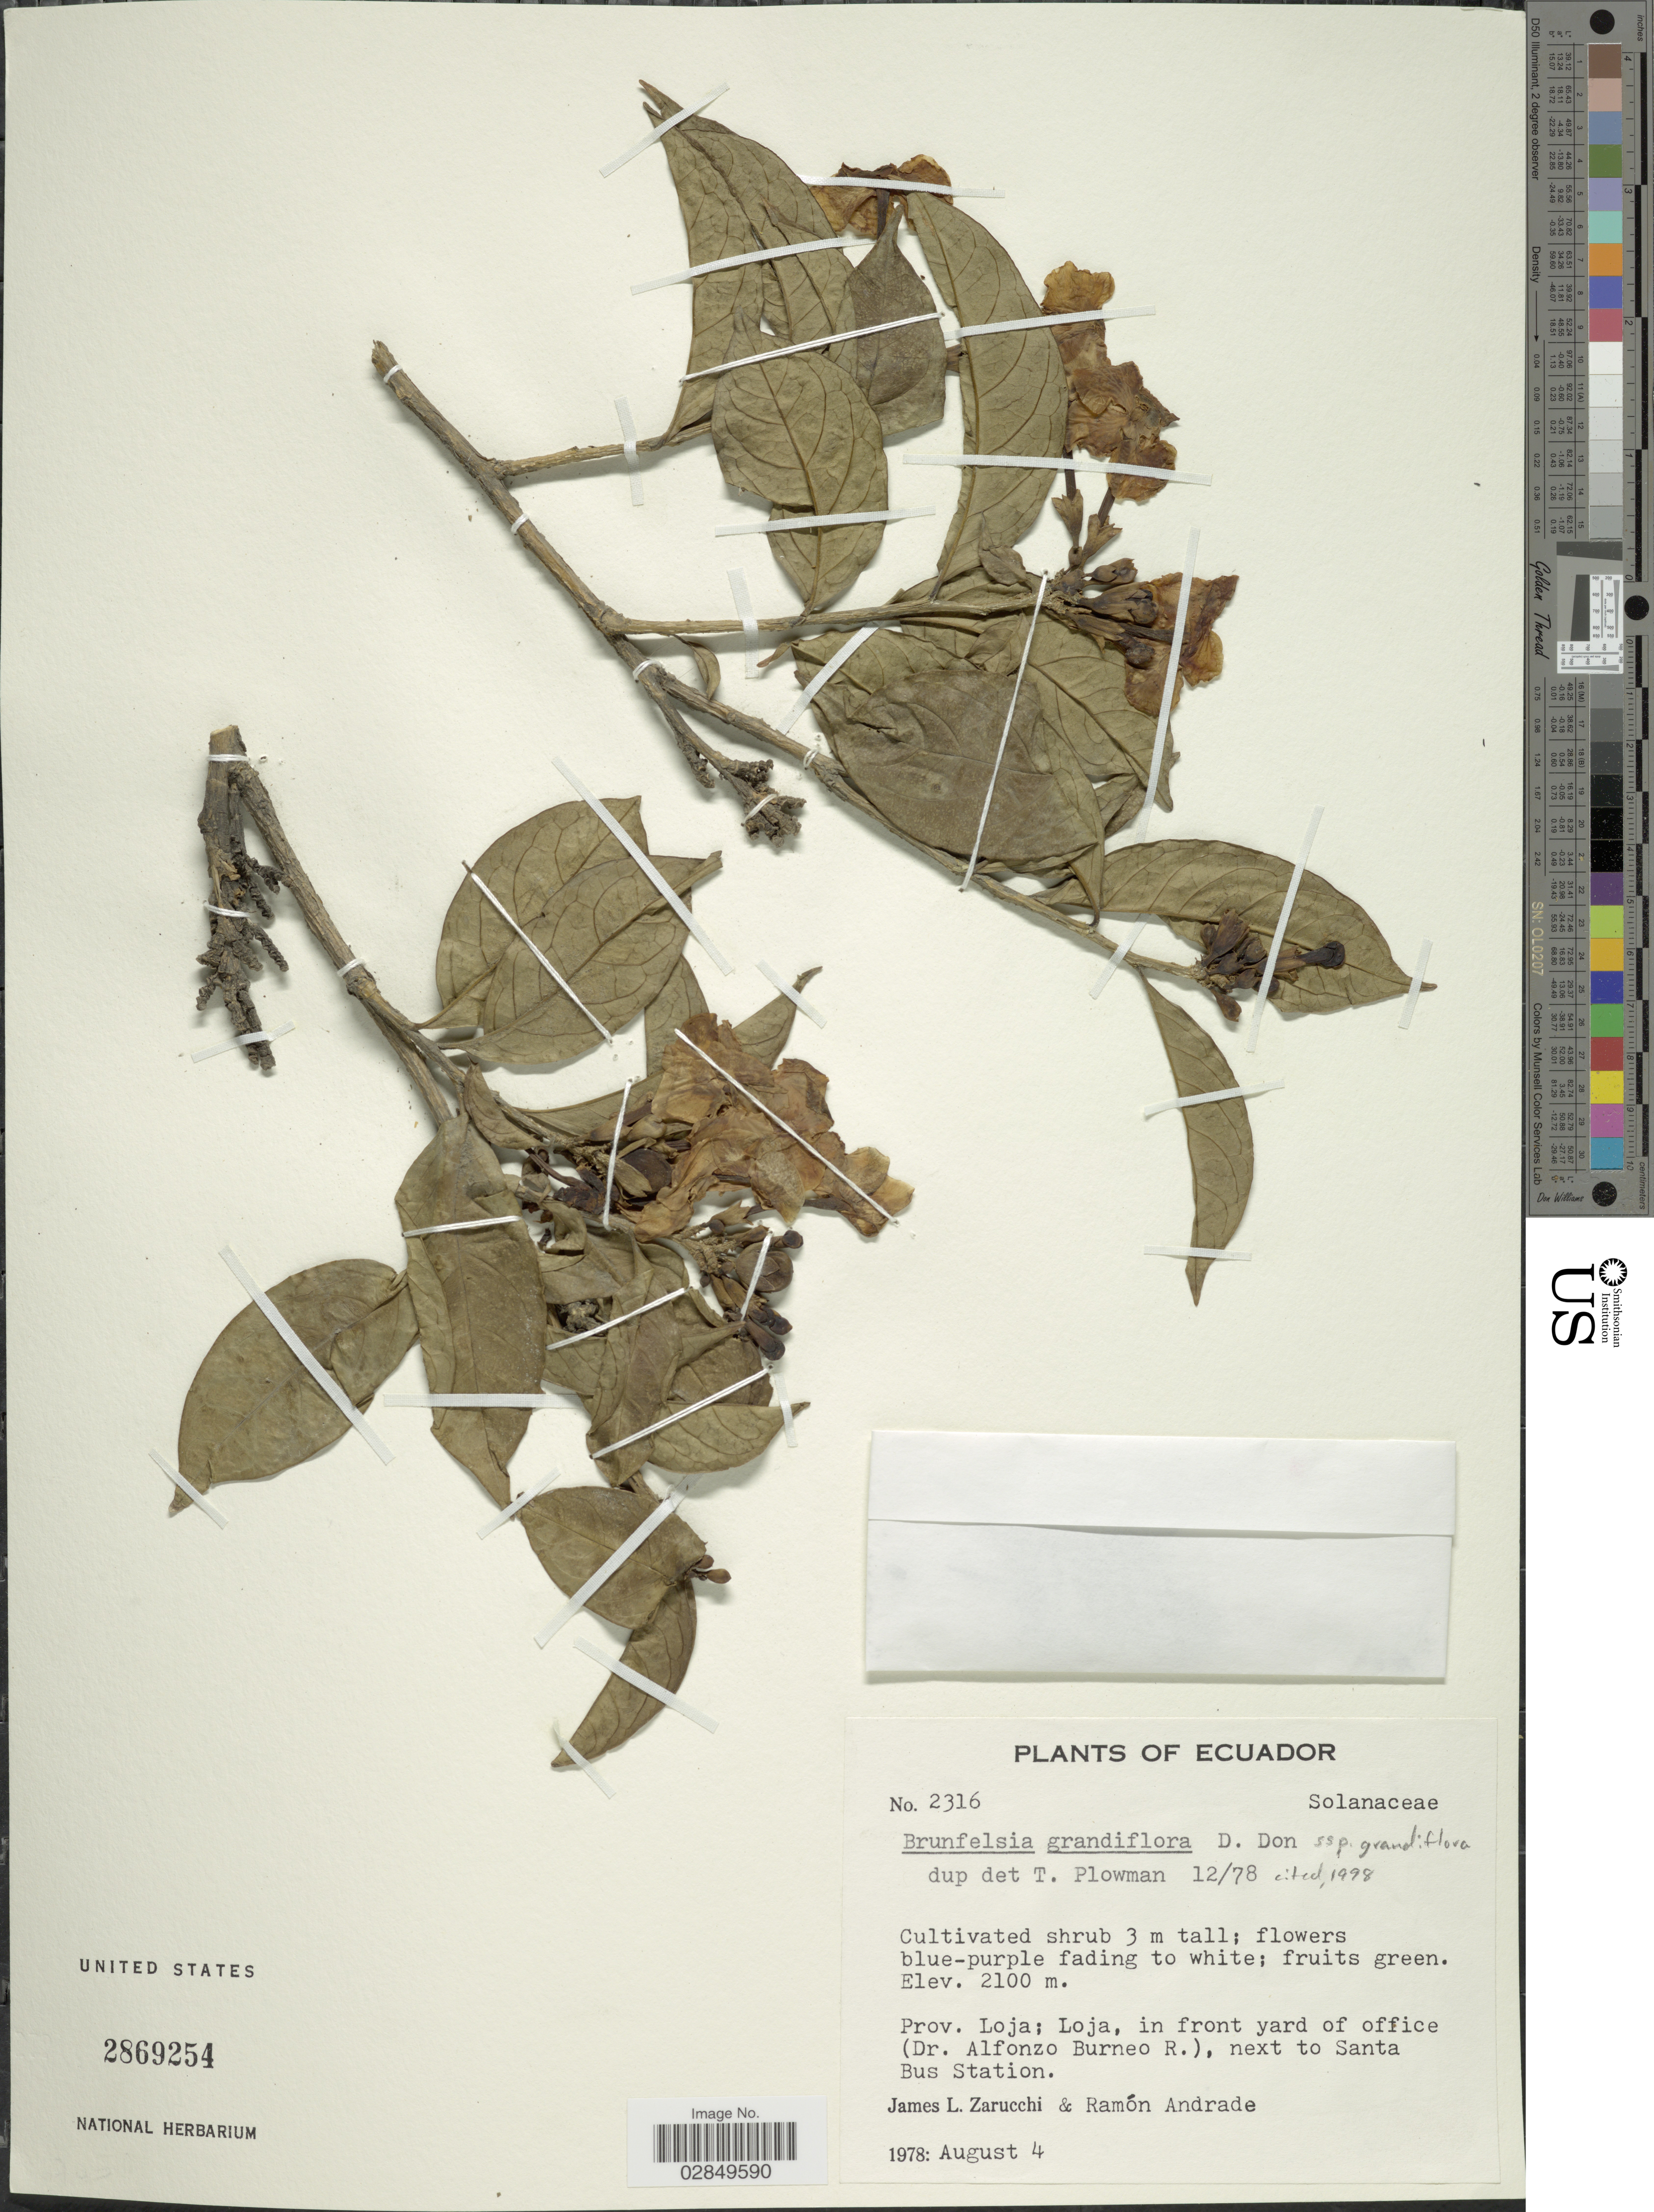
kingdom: Plantae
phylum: Tracheophyta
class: Magnoliopsida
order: Solanales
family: Solanaceae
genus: Brunfelsia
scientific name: Brunfelsia grandiflora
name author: D. Don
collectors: J. L. Zarucchi & R. Andrade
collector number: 2316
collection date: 1978-08-04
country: Ecuador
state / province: Loja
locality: Loja, in front of yard of office (Dr. Alfonzo Burneo R.), next to Santa Bus Station.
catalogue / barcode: US 2869254